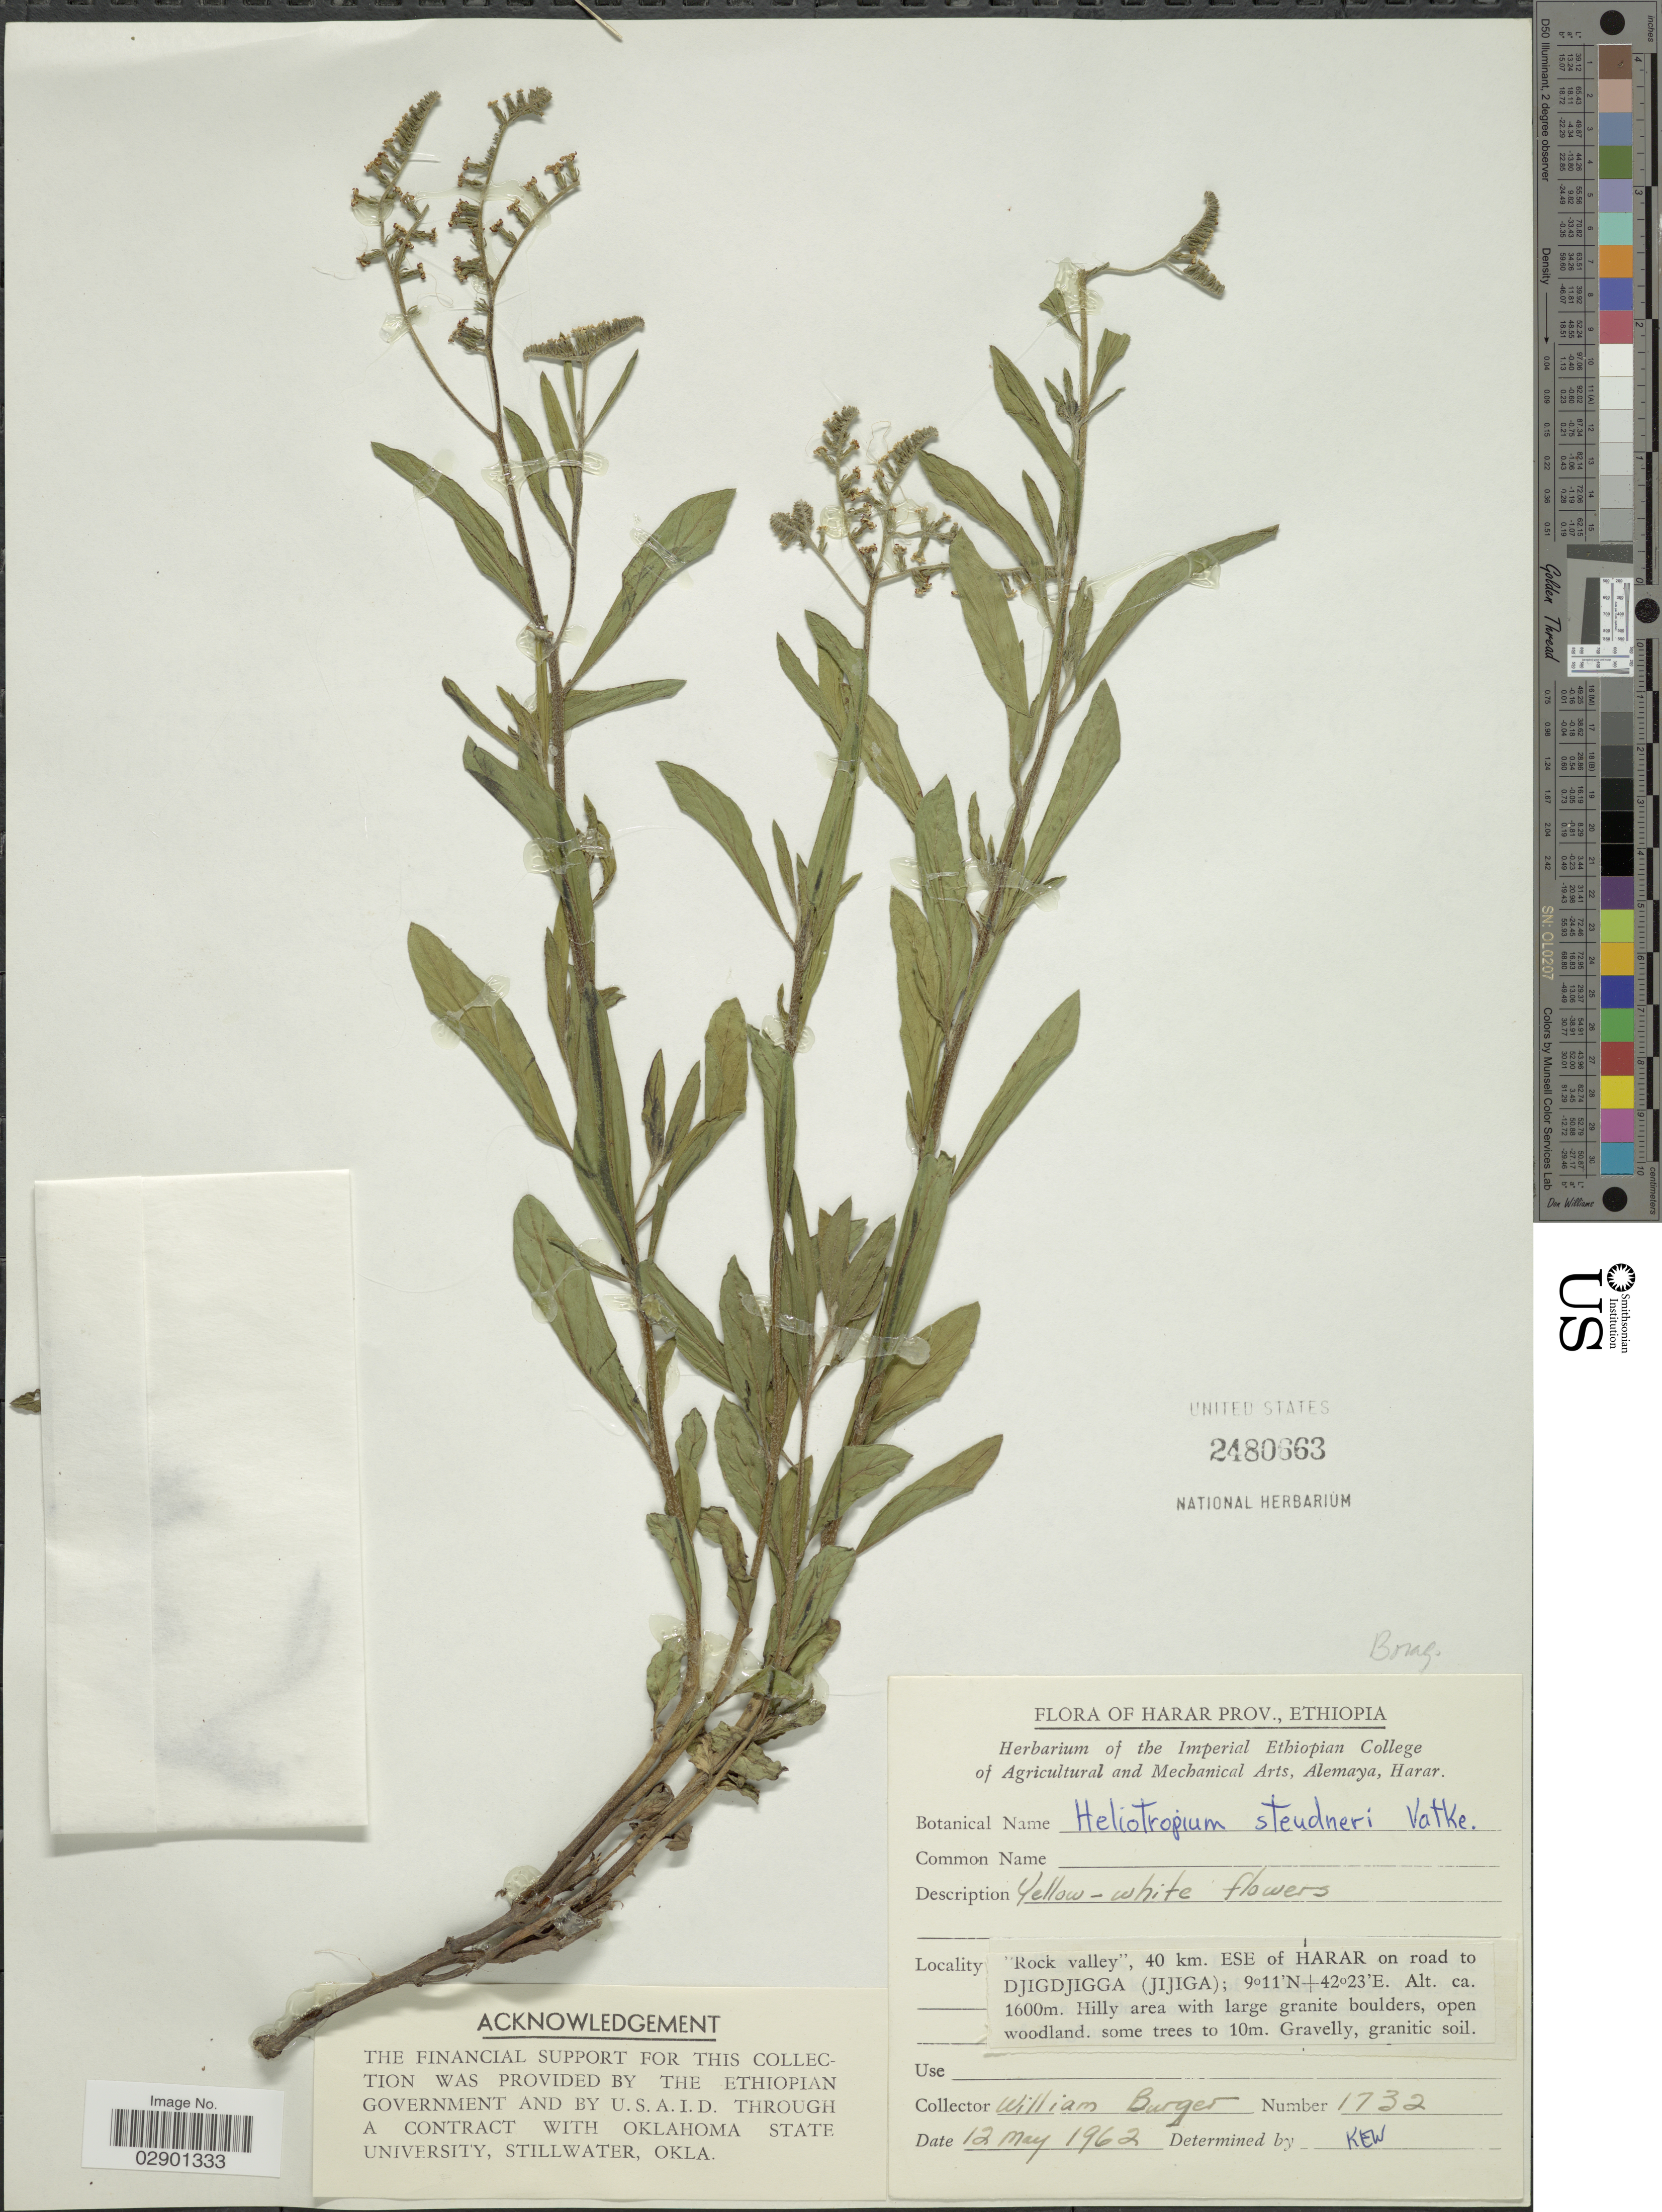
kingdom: Plantae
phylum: Tracheophyta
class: Magnoliopsida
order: Boraginales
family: Heliotropiaceae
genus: Heliotropium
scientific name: Heliotropium steudneri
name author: Vatke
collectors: W. Burger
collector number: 1732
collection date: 1962-05-12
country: Ethiopia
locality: Harar Prov., "Rock valley", 40 km. ESE of Harar on road to Djigdjigga (Jijiga).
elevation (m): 1600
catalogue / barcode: US 2480663